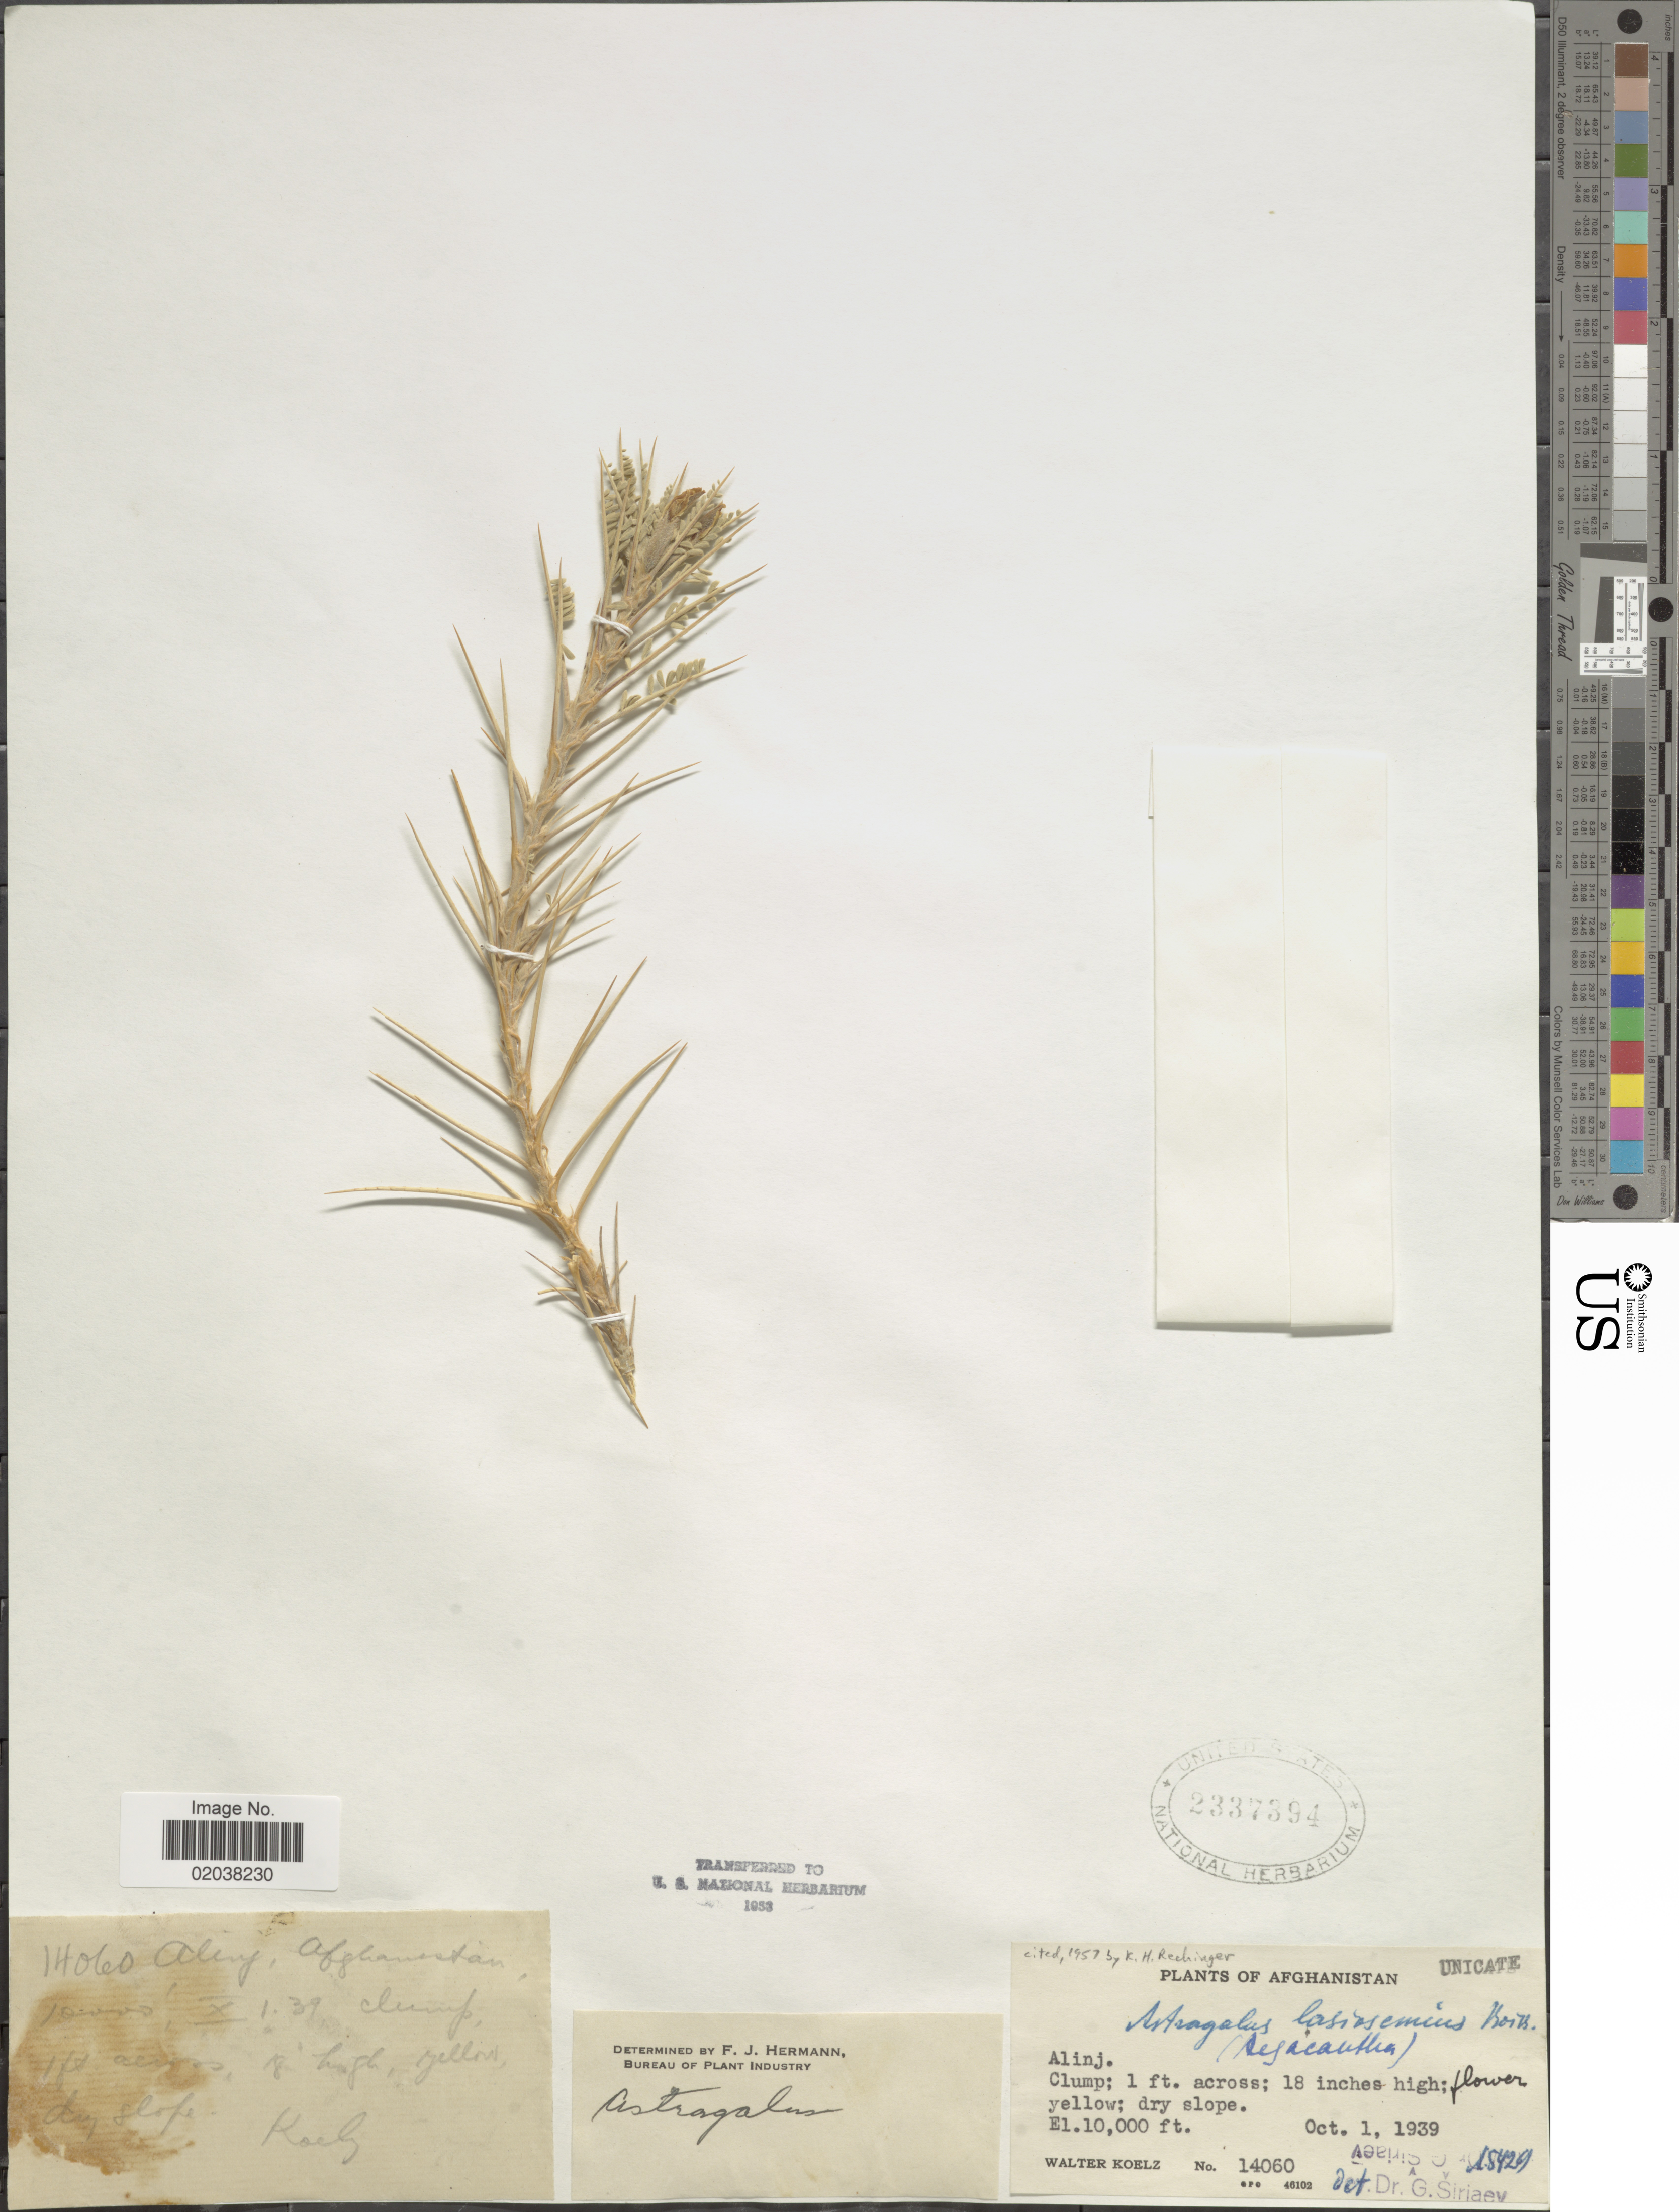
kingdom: Plantae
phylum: Tracheophyta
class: Magnoliopsida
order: Fabales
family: Fabaceae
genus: Astragalus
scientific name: Astragalus lasiosemius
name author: Boiss.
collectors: W. N. Koelz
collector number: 14060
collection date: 1939-10-01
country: Afghanistan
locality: Alinj., Clump: dry slope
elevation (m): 3048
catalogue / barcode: US 2337394